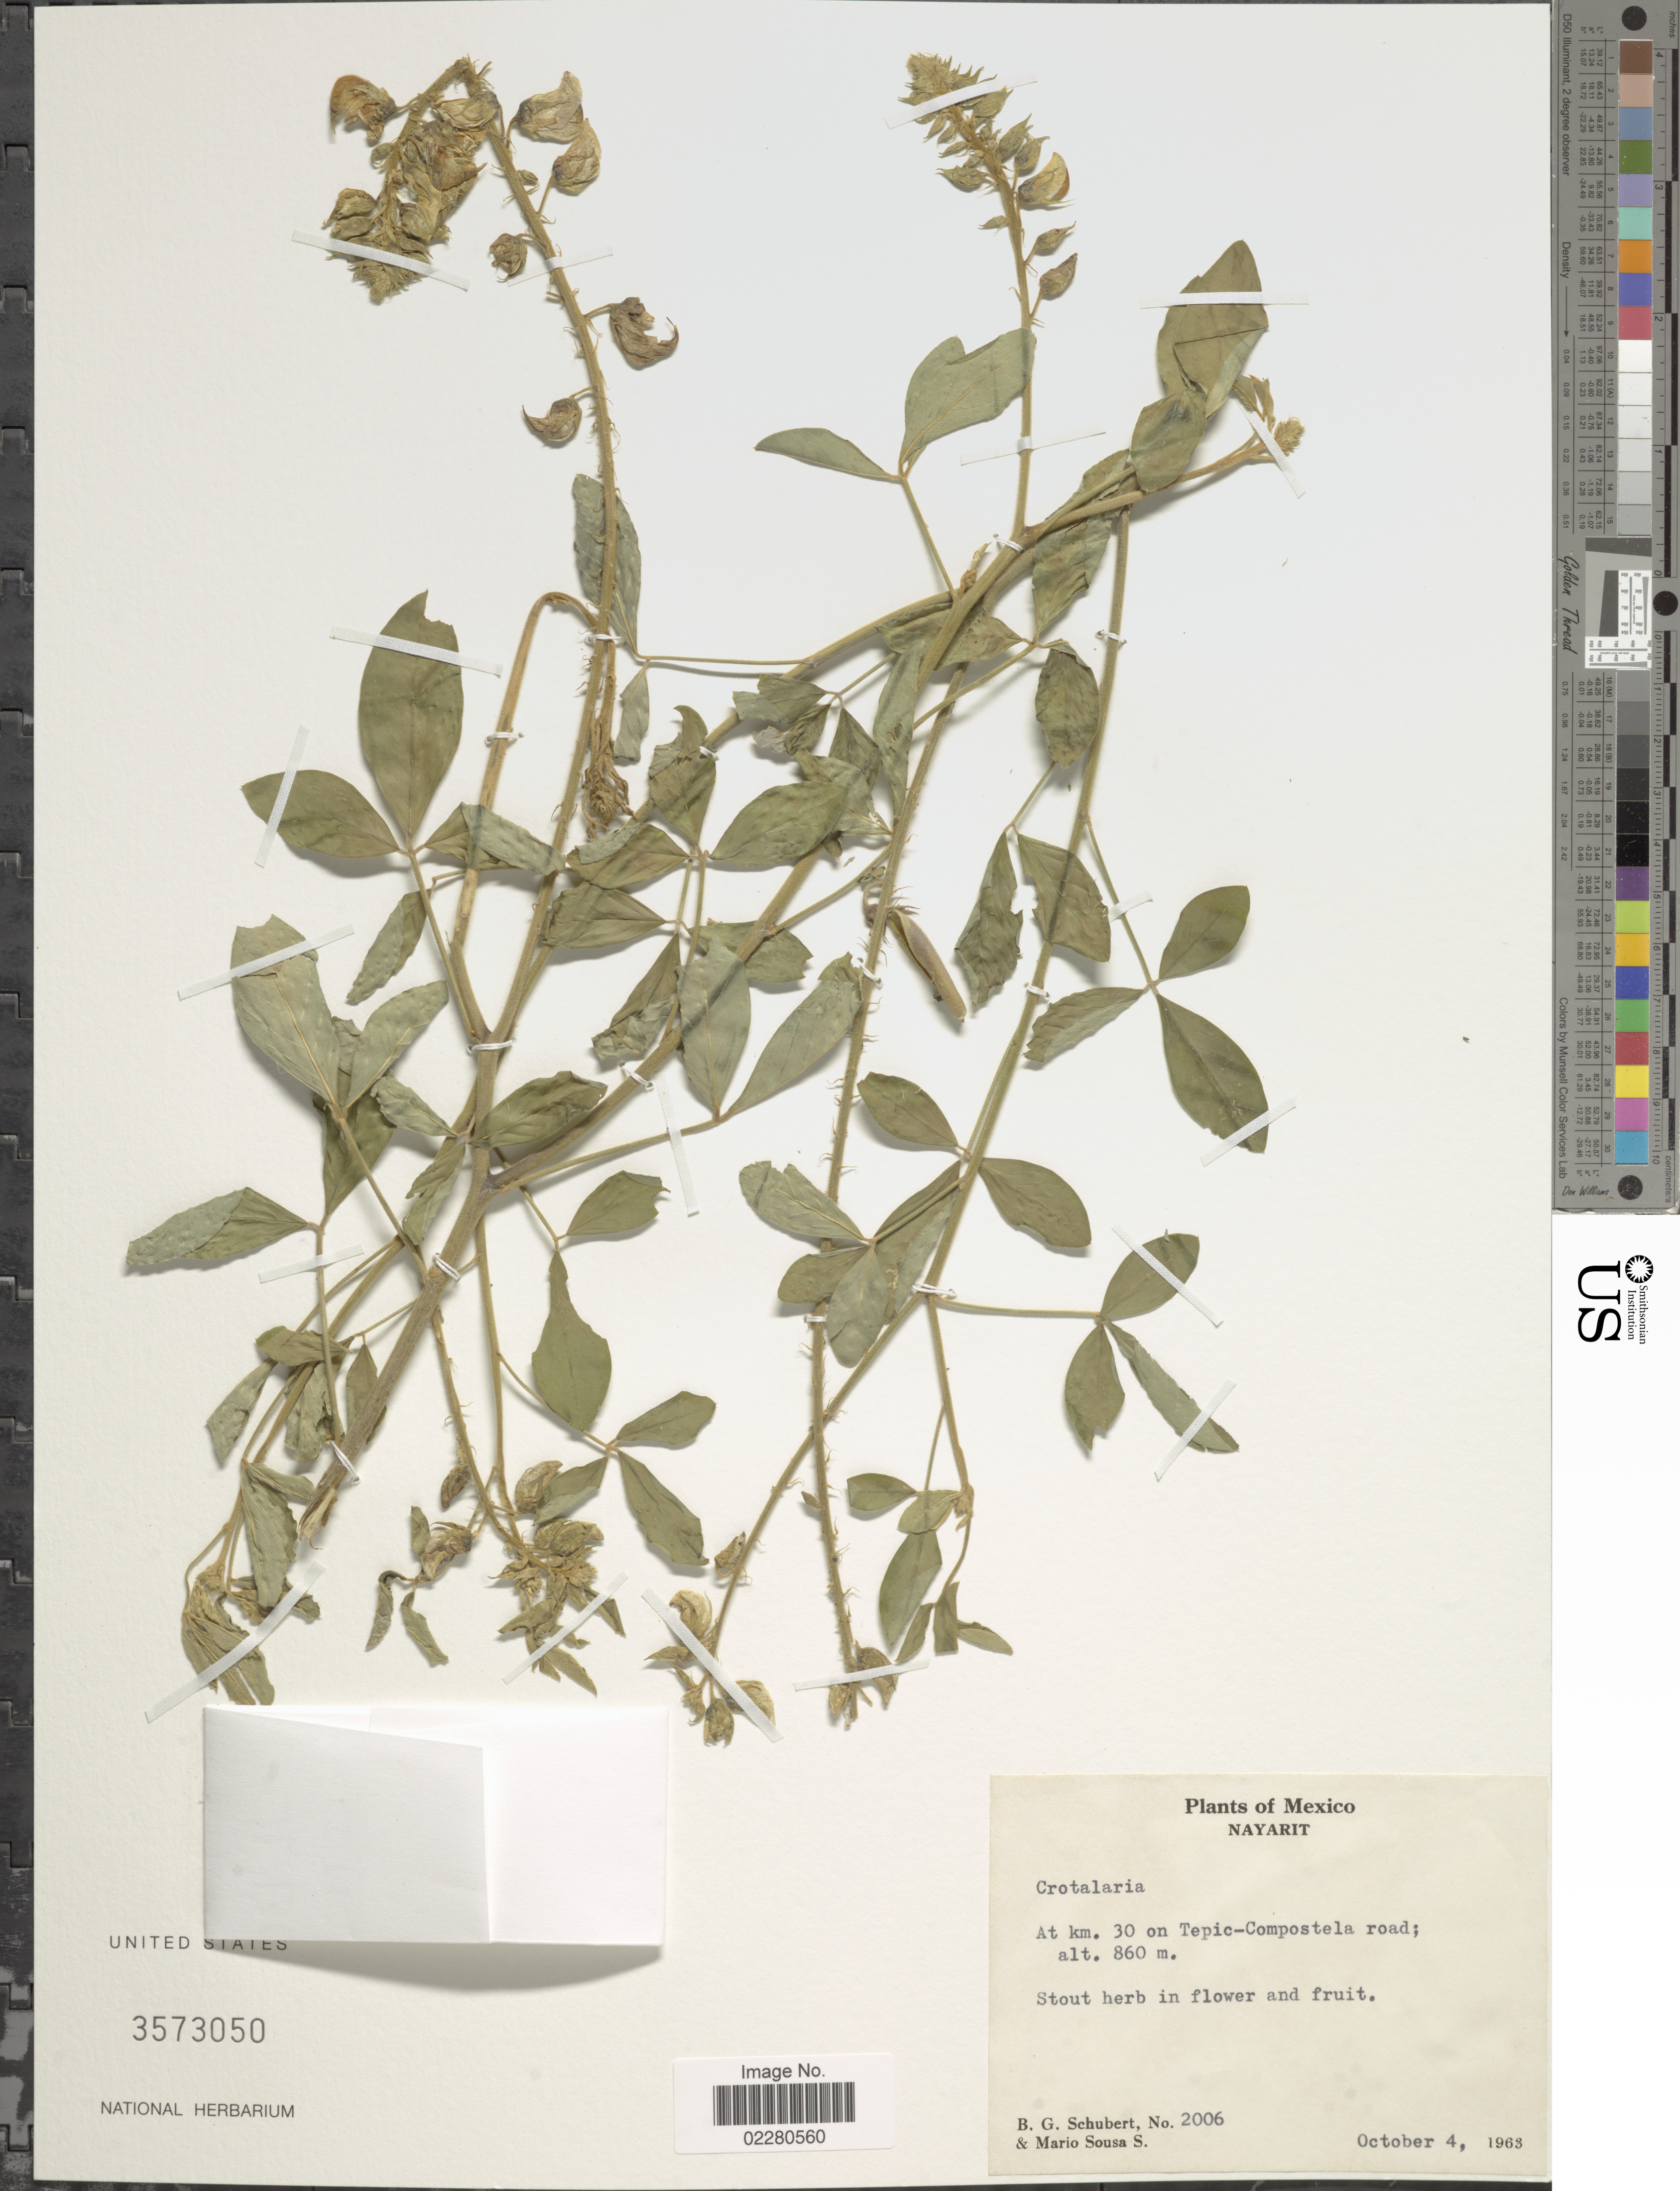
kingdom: Plantae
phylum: Tracheophyta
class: Magnoliopsida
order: Fabales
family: Fabaceae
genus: Crotalaria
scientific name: Crotalaria sp.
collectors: B. Schubert & M. Sousa S.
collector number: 2006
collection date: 1963-10-04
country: Mexico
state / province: Nayarit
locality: At km. 30 on Tepic-Compostela road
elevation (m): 860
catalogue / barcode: US 3573050